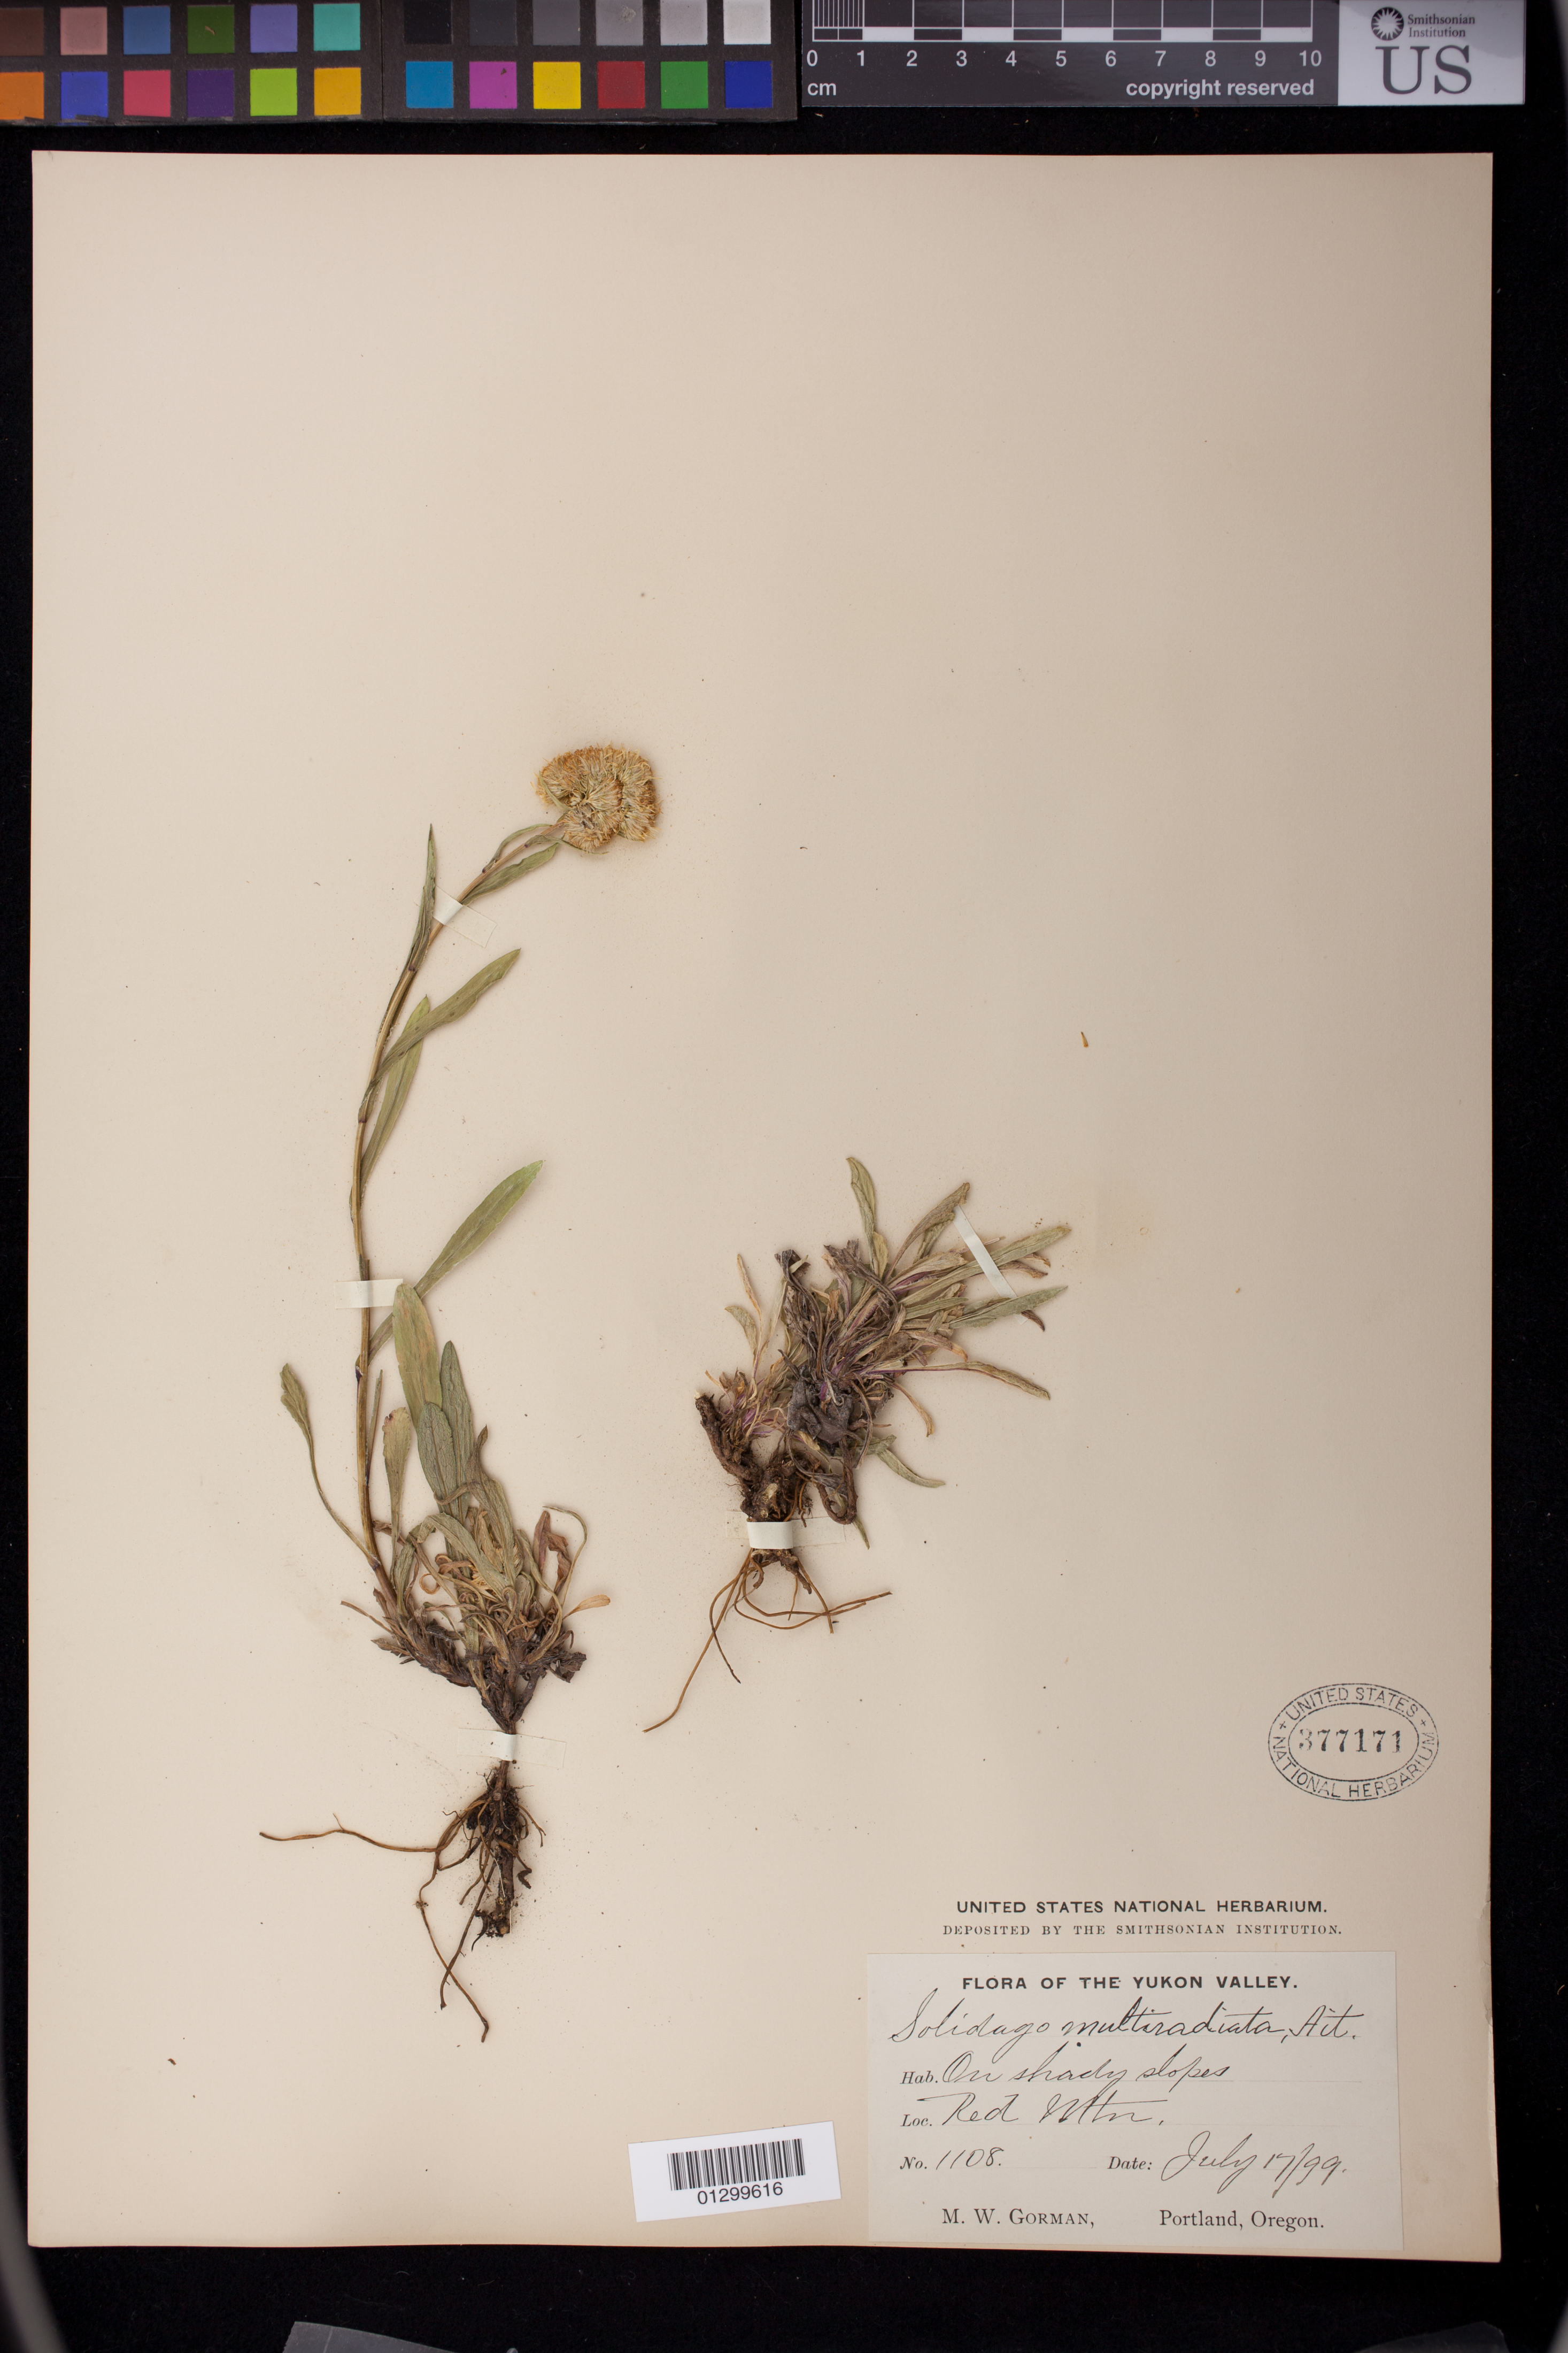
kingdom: Plantae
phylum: Tracheophyta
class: Magnoliopsida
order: Asterales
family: Asteraceae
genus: Solidago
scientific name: Solidago multiradiata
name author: Aiton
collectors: M. W. Gorman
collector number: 1108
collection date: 1899-07-17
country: Canada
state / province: Yukon Territory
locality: Red Mountain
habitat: On shady slopes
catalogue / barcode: US 377171